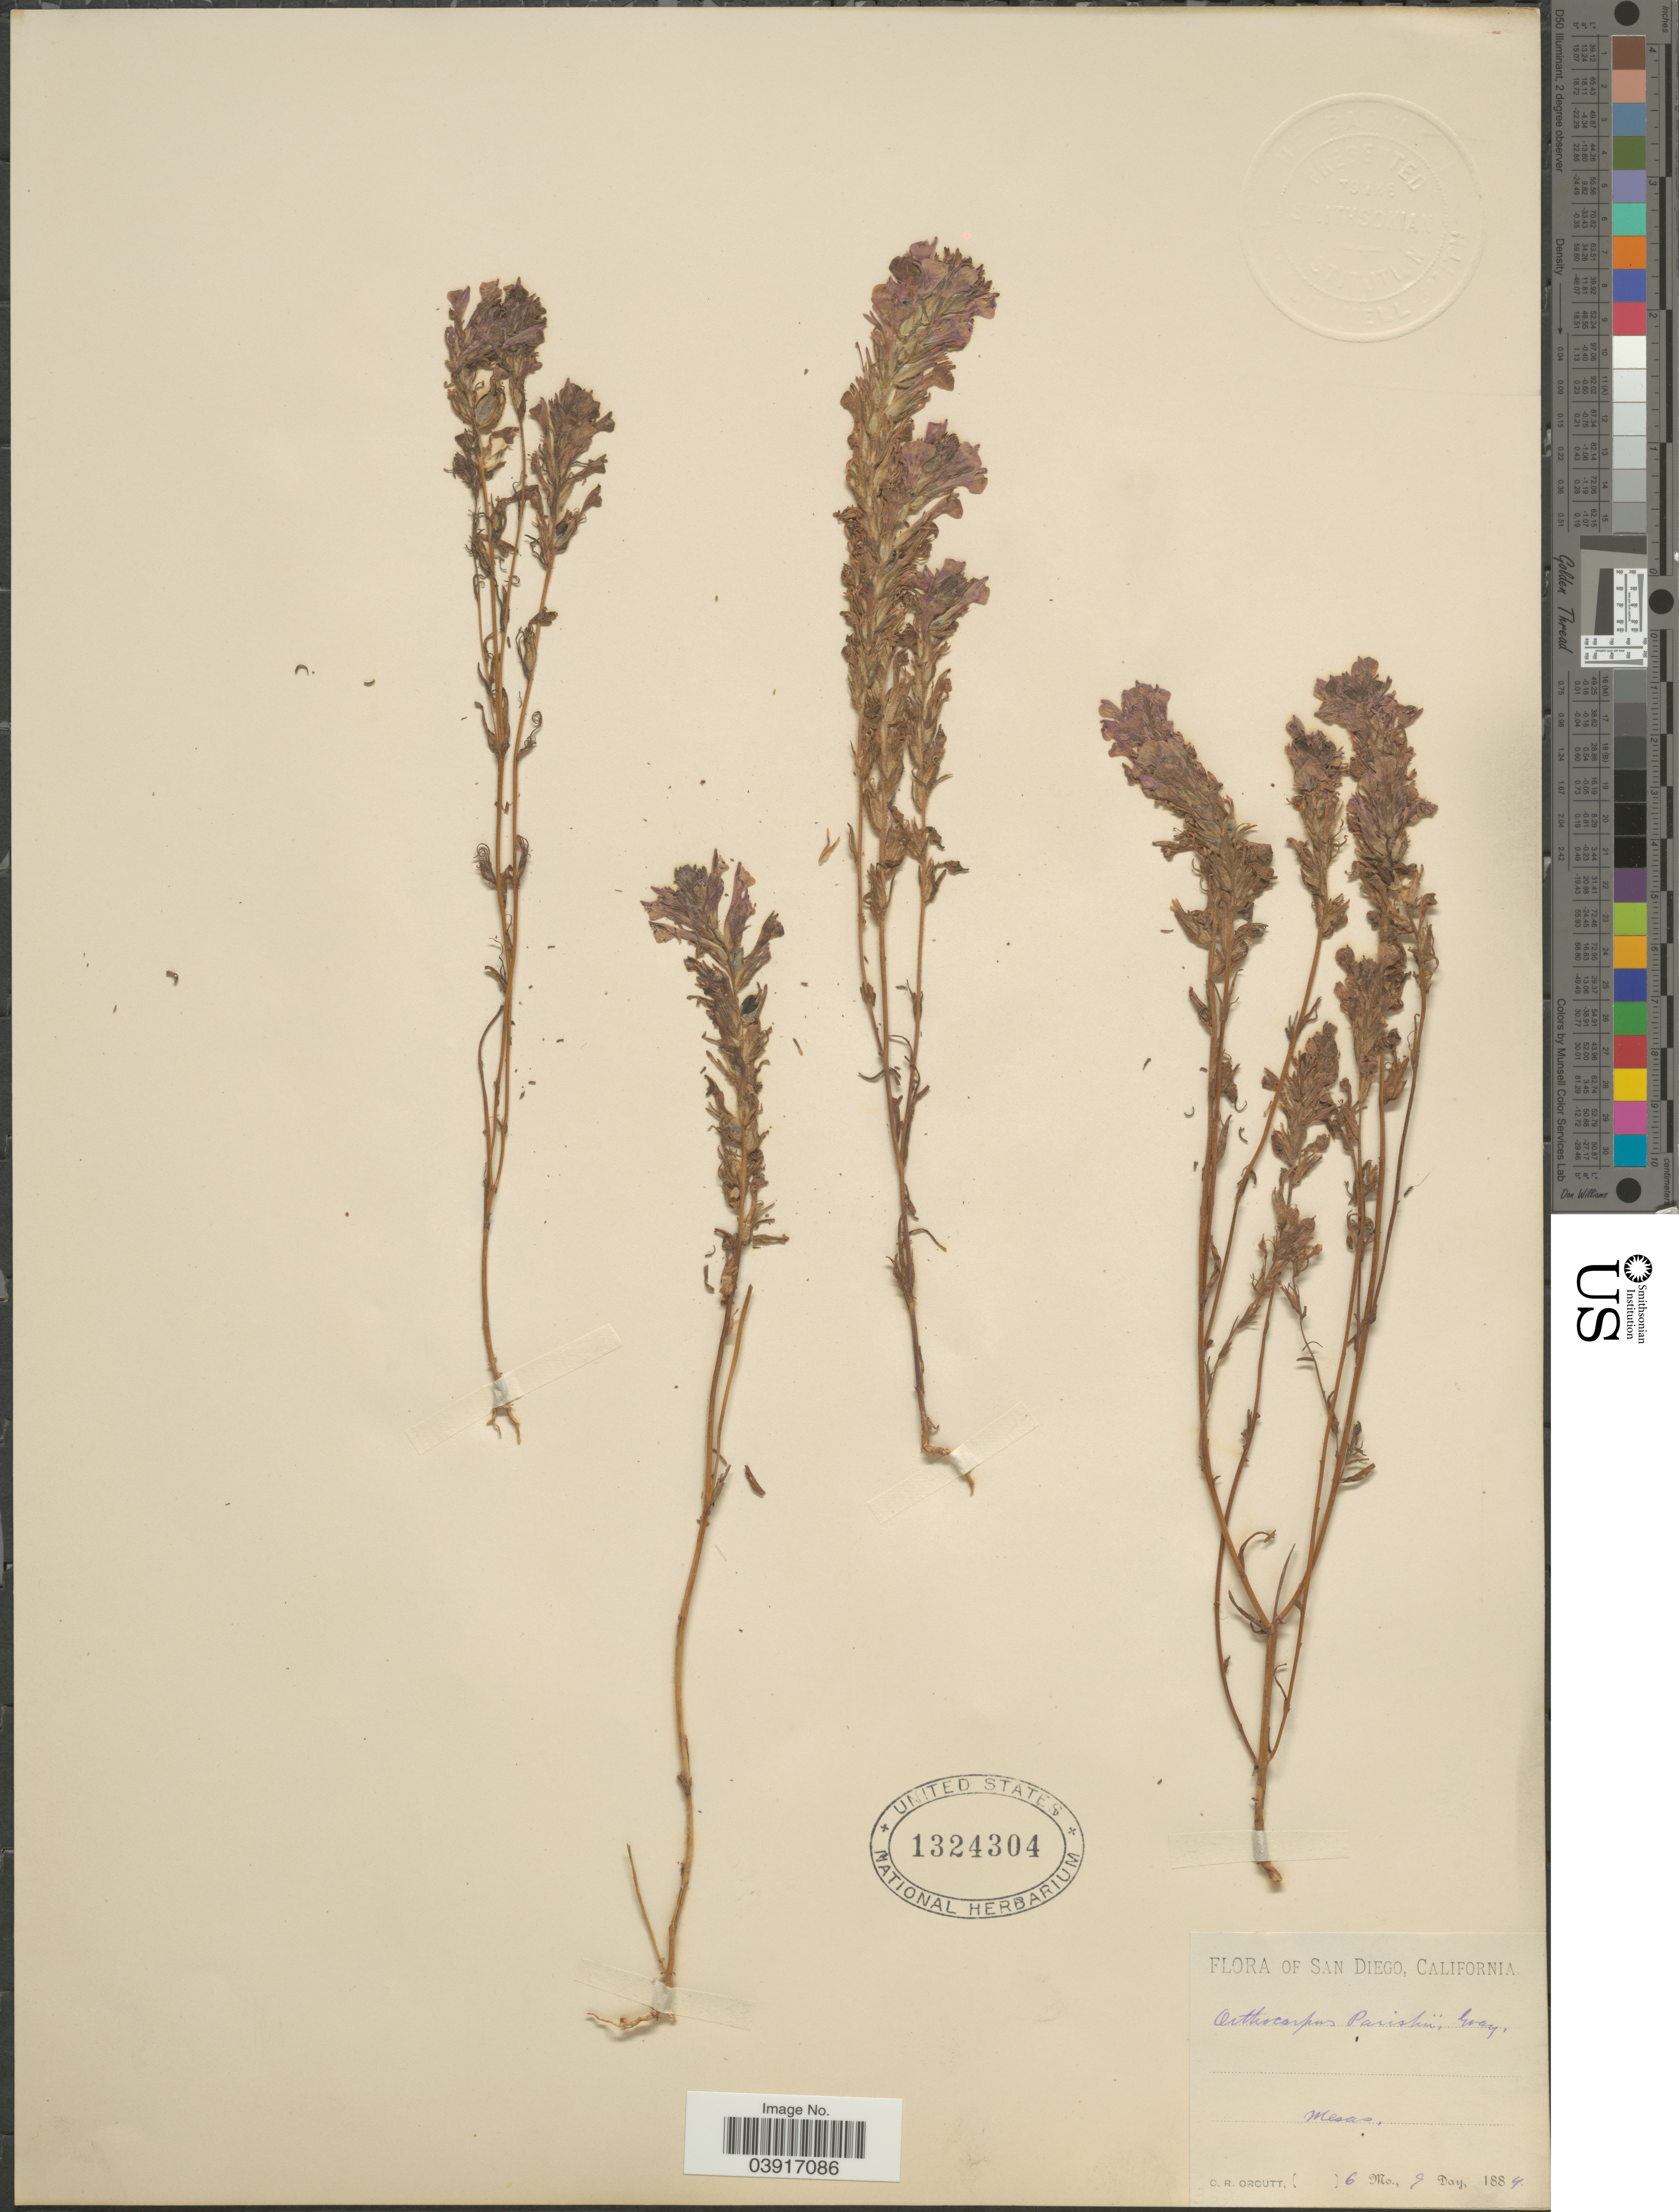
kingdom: Plantae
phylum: Tracheophyta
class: Magnoliopsida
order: Lamiales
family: Orobanchaceae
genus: Orthocarpus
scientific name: Orthocarpus densiflorus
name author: Benth.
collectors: C. R. Orcutt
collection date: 1884-06-09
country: United States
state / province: California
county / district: San Diego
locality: San Diego. Mesas.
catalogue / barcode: US 1324304